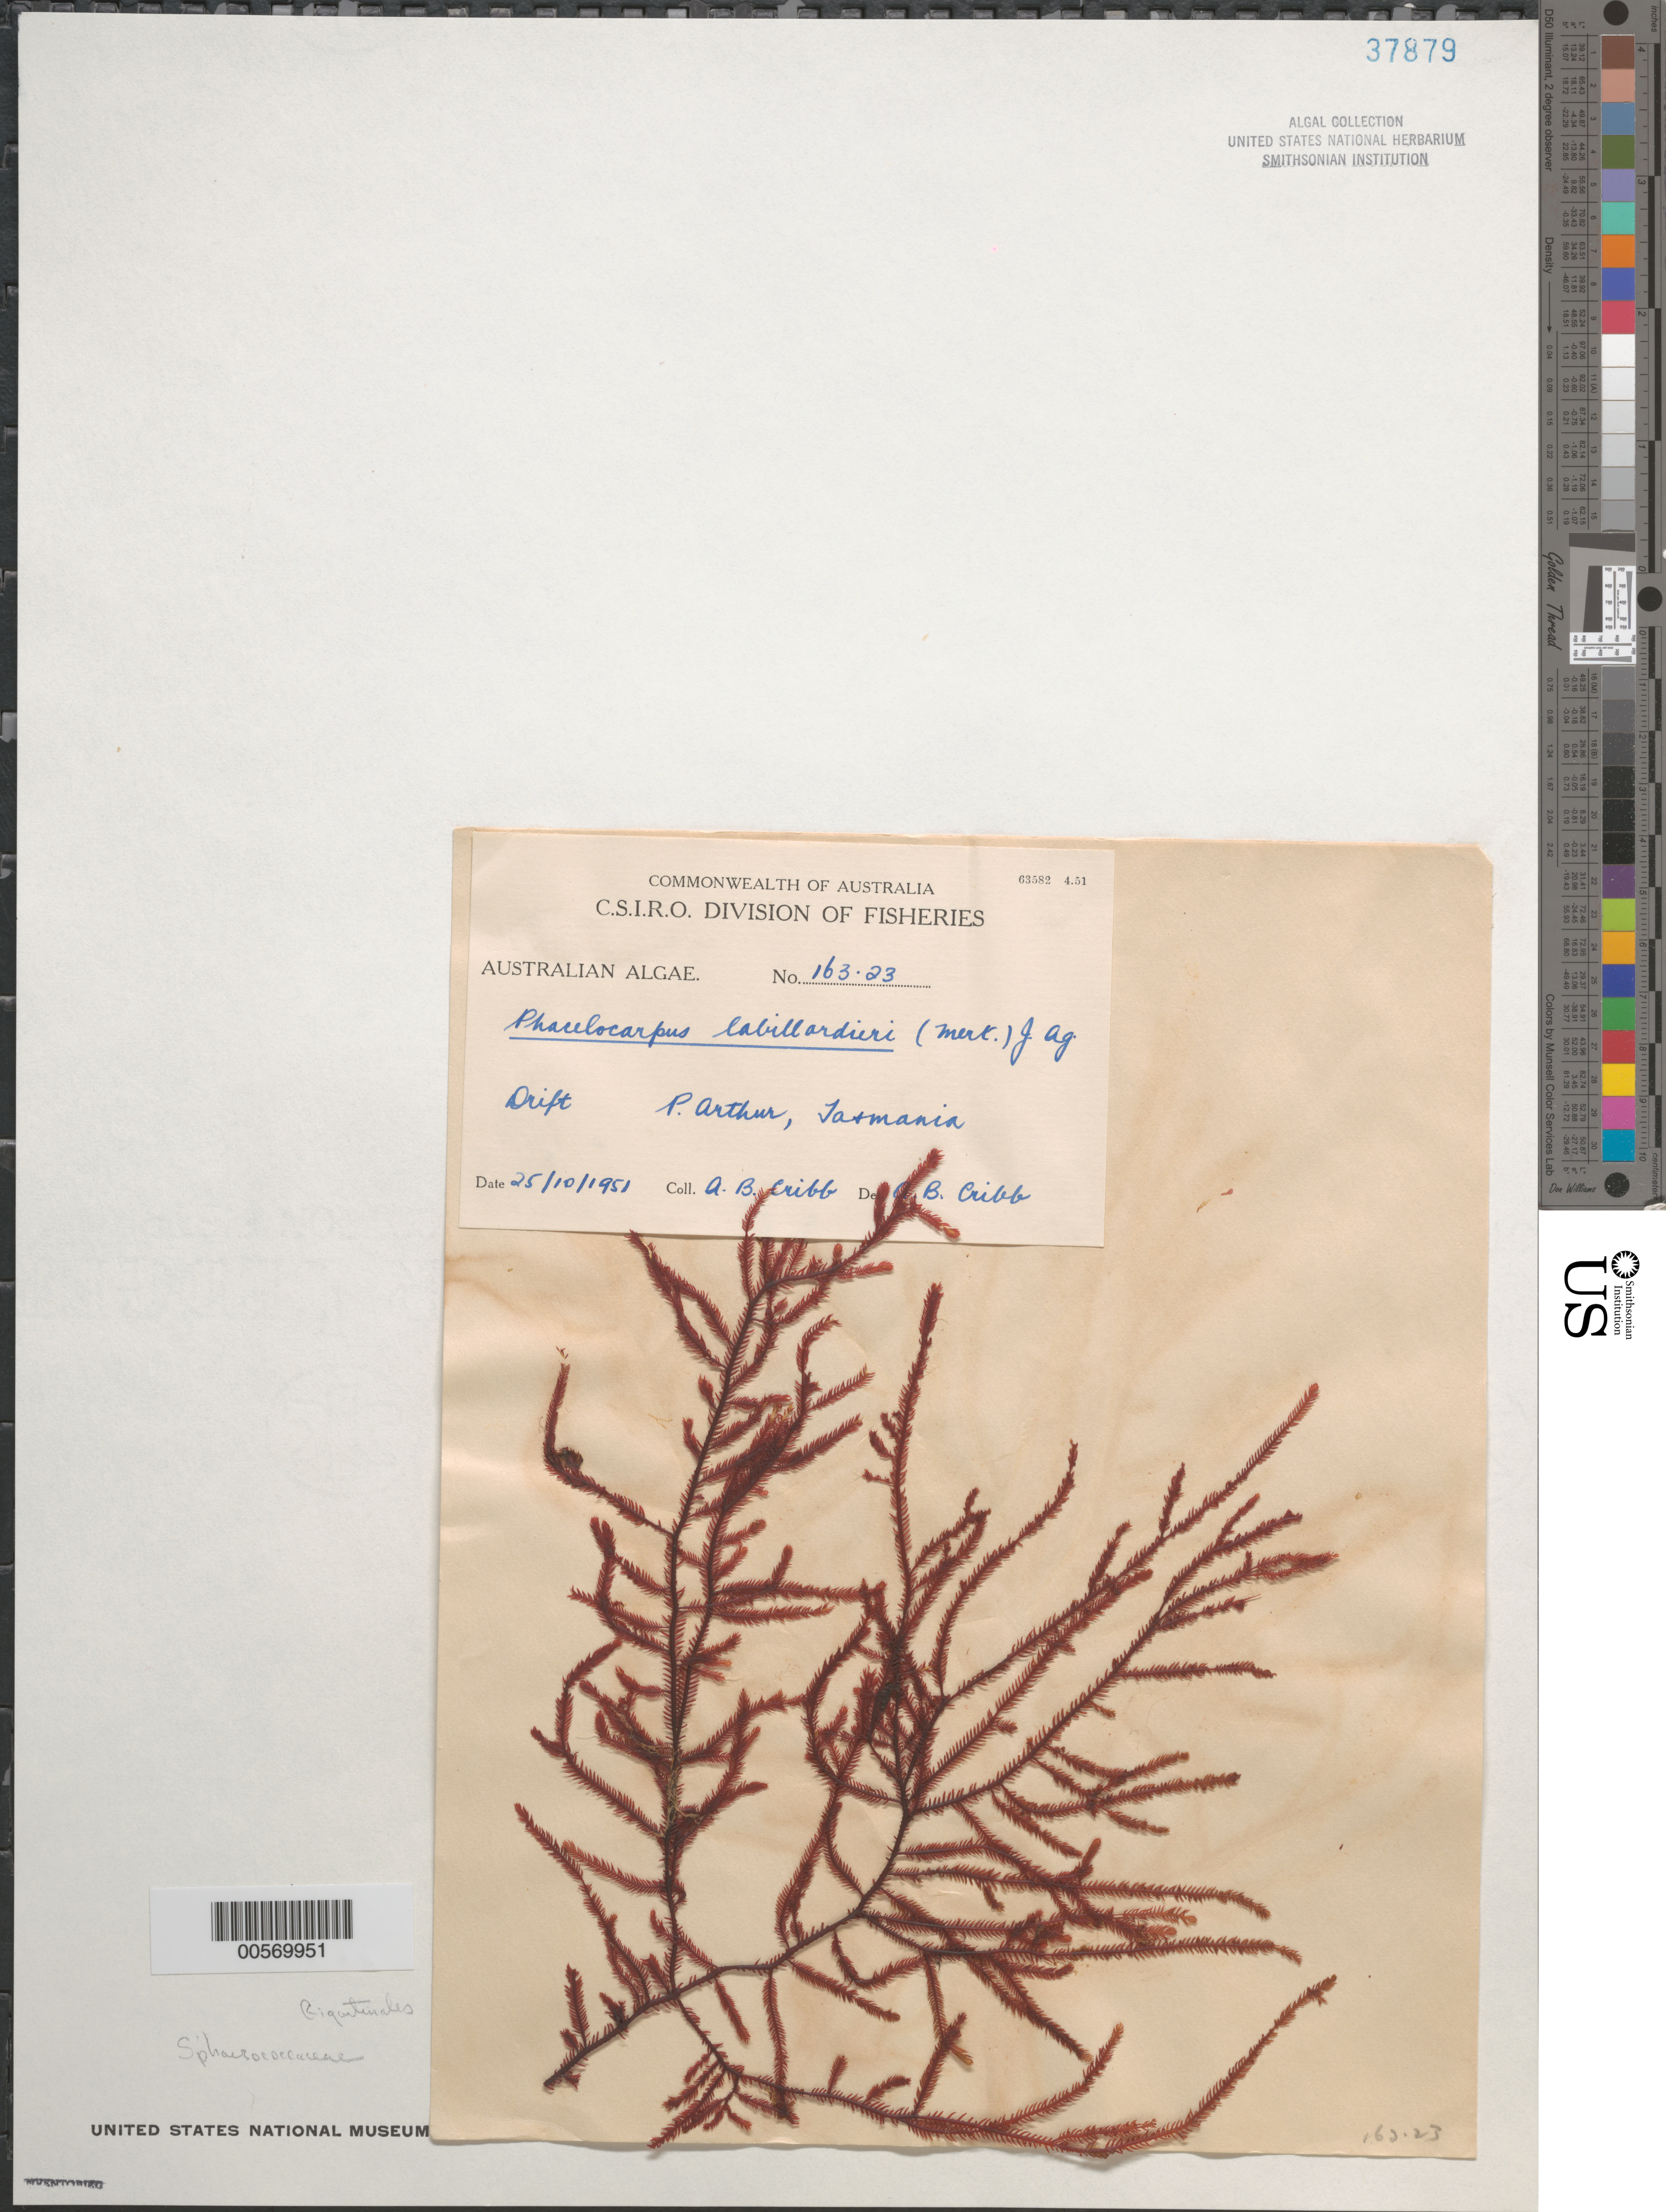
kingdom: Plantae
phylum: Rhodophyta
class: Florideophyceae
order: Gigartinales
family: Phacelocarpaceae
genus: Phacelocarpus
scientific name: Phacelocarpus peperocarpos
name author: (Poir.) M.J. Wynne et al.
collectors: A. Cribb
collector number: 163.23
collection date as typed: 25 Oct 1951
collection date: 1951-10-25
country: Australia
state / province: Tasmania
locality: Port Arthur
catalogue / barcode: US 37879